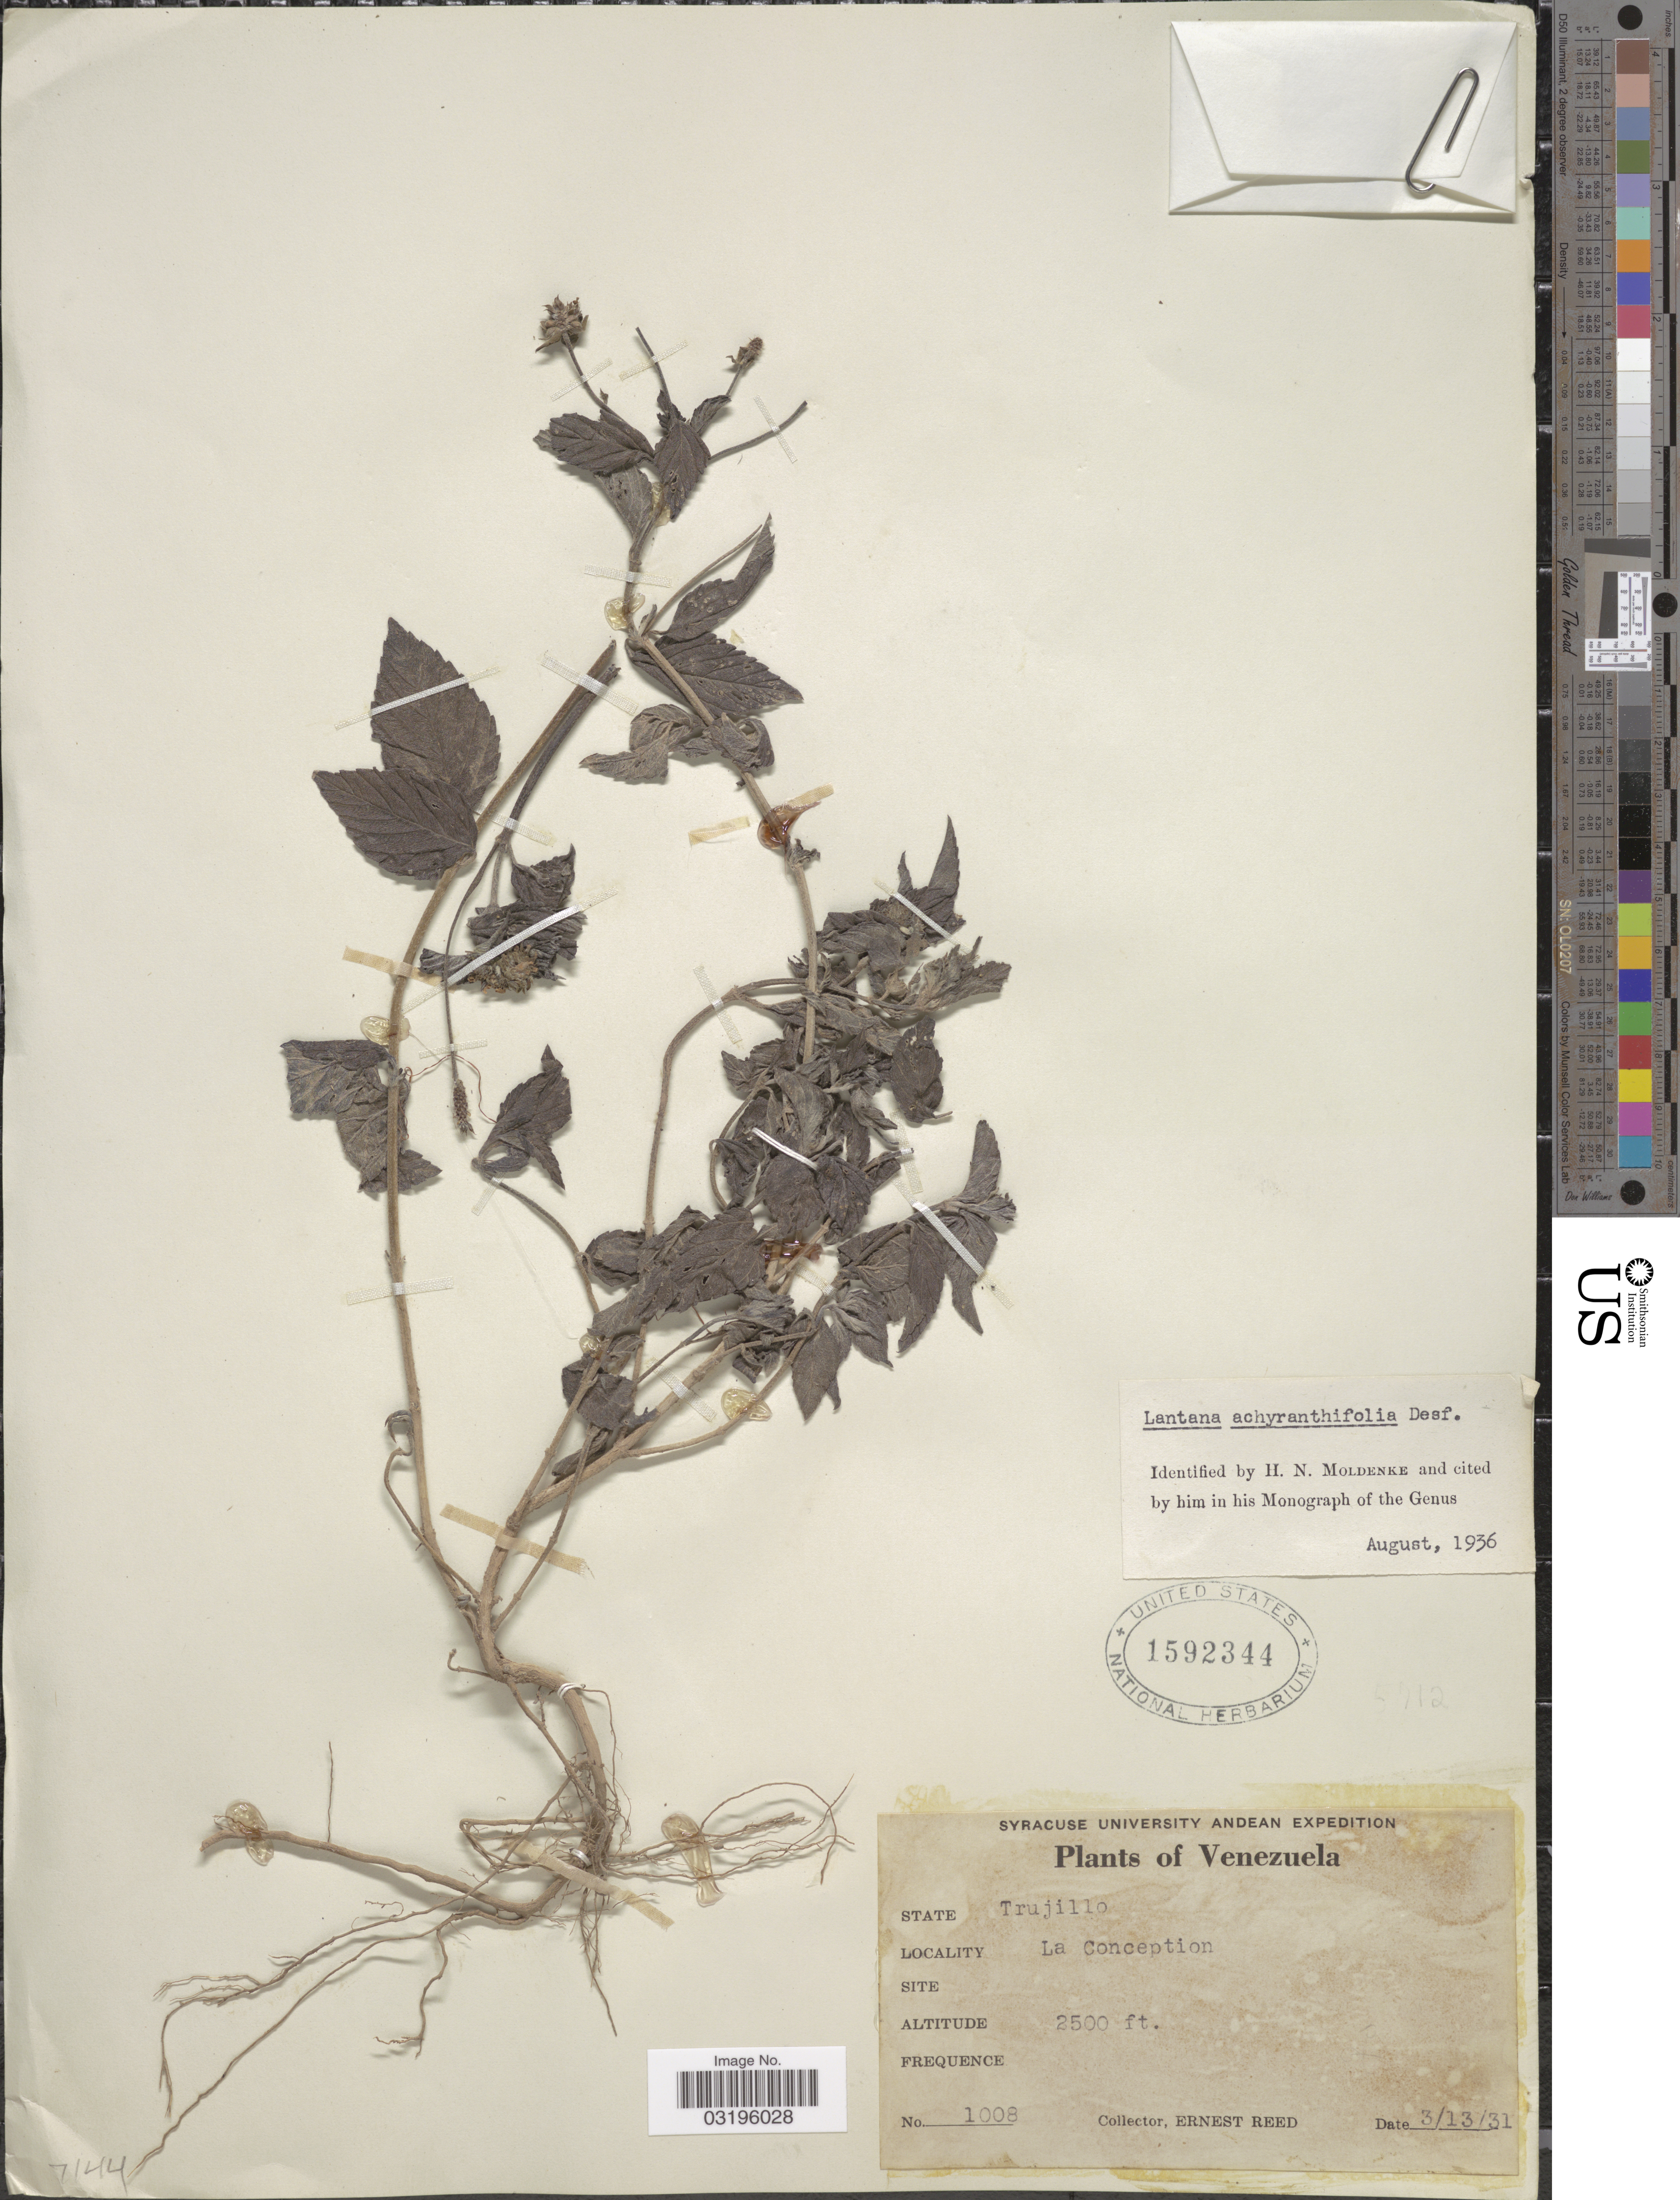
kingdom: Plantae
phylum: Tracheophyta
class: Magnoliopsida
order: Lamiales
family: Verbenaceae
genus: Lantana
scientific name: Lantana achyranthifolia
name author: Desf.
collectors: E. Reed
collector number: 1008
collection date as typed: Transcribed d/m/y: 13/3/31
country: Venezuela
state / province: Trujillo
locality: La Conception.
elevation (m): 762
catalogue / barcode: US 1592344